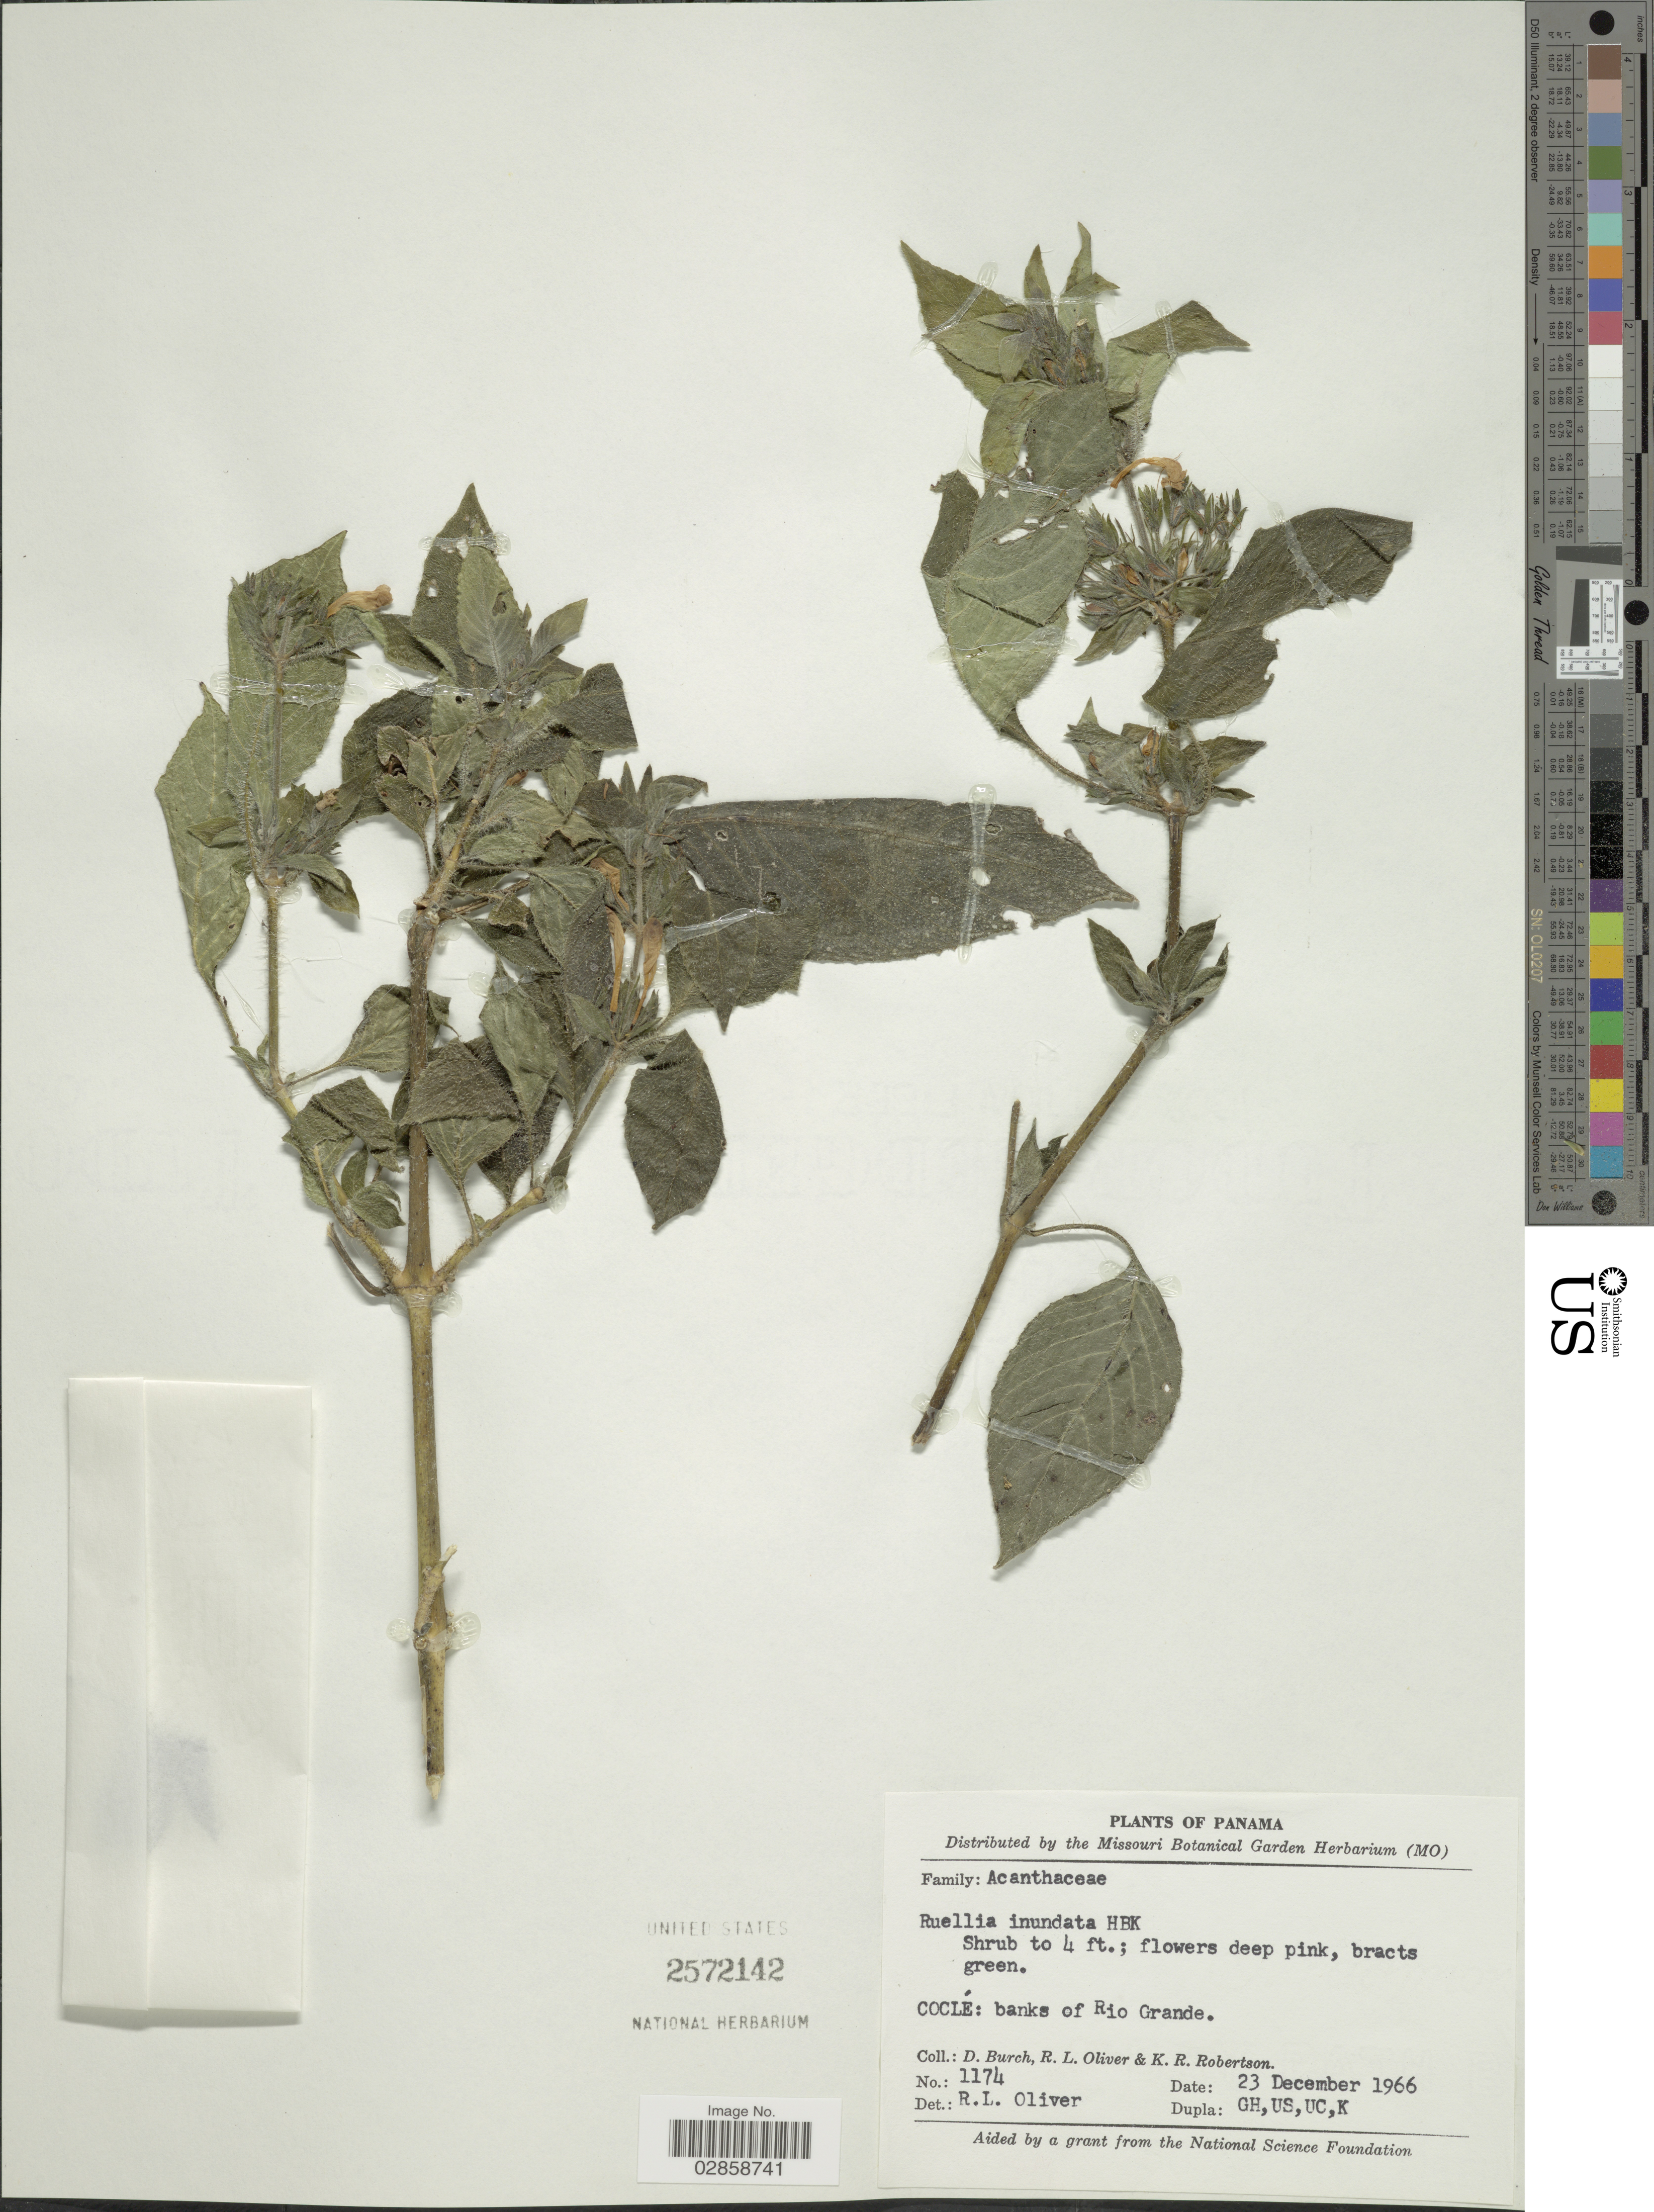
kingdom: Plantae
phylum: Tracheophyta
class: Magnoliopsida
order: Lamiales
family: Acanthaceae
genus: Ruellia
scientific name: Ruellia inundata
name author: Kunth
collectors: D. Burch, R. Oliver & K. Robertson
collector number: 1174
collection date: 1966-12-23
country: Panama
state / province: Coclé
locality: Banks of Rio Grande.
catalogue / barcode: US 2572142